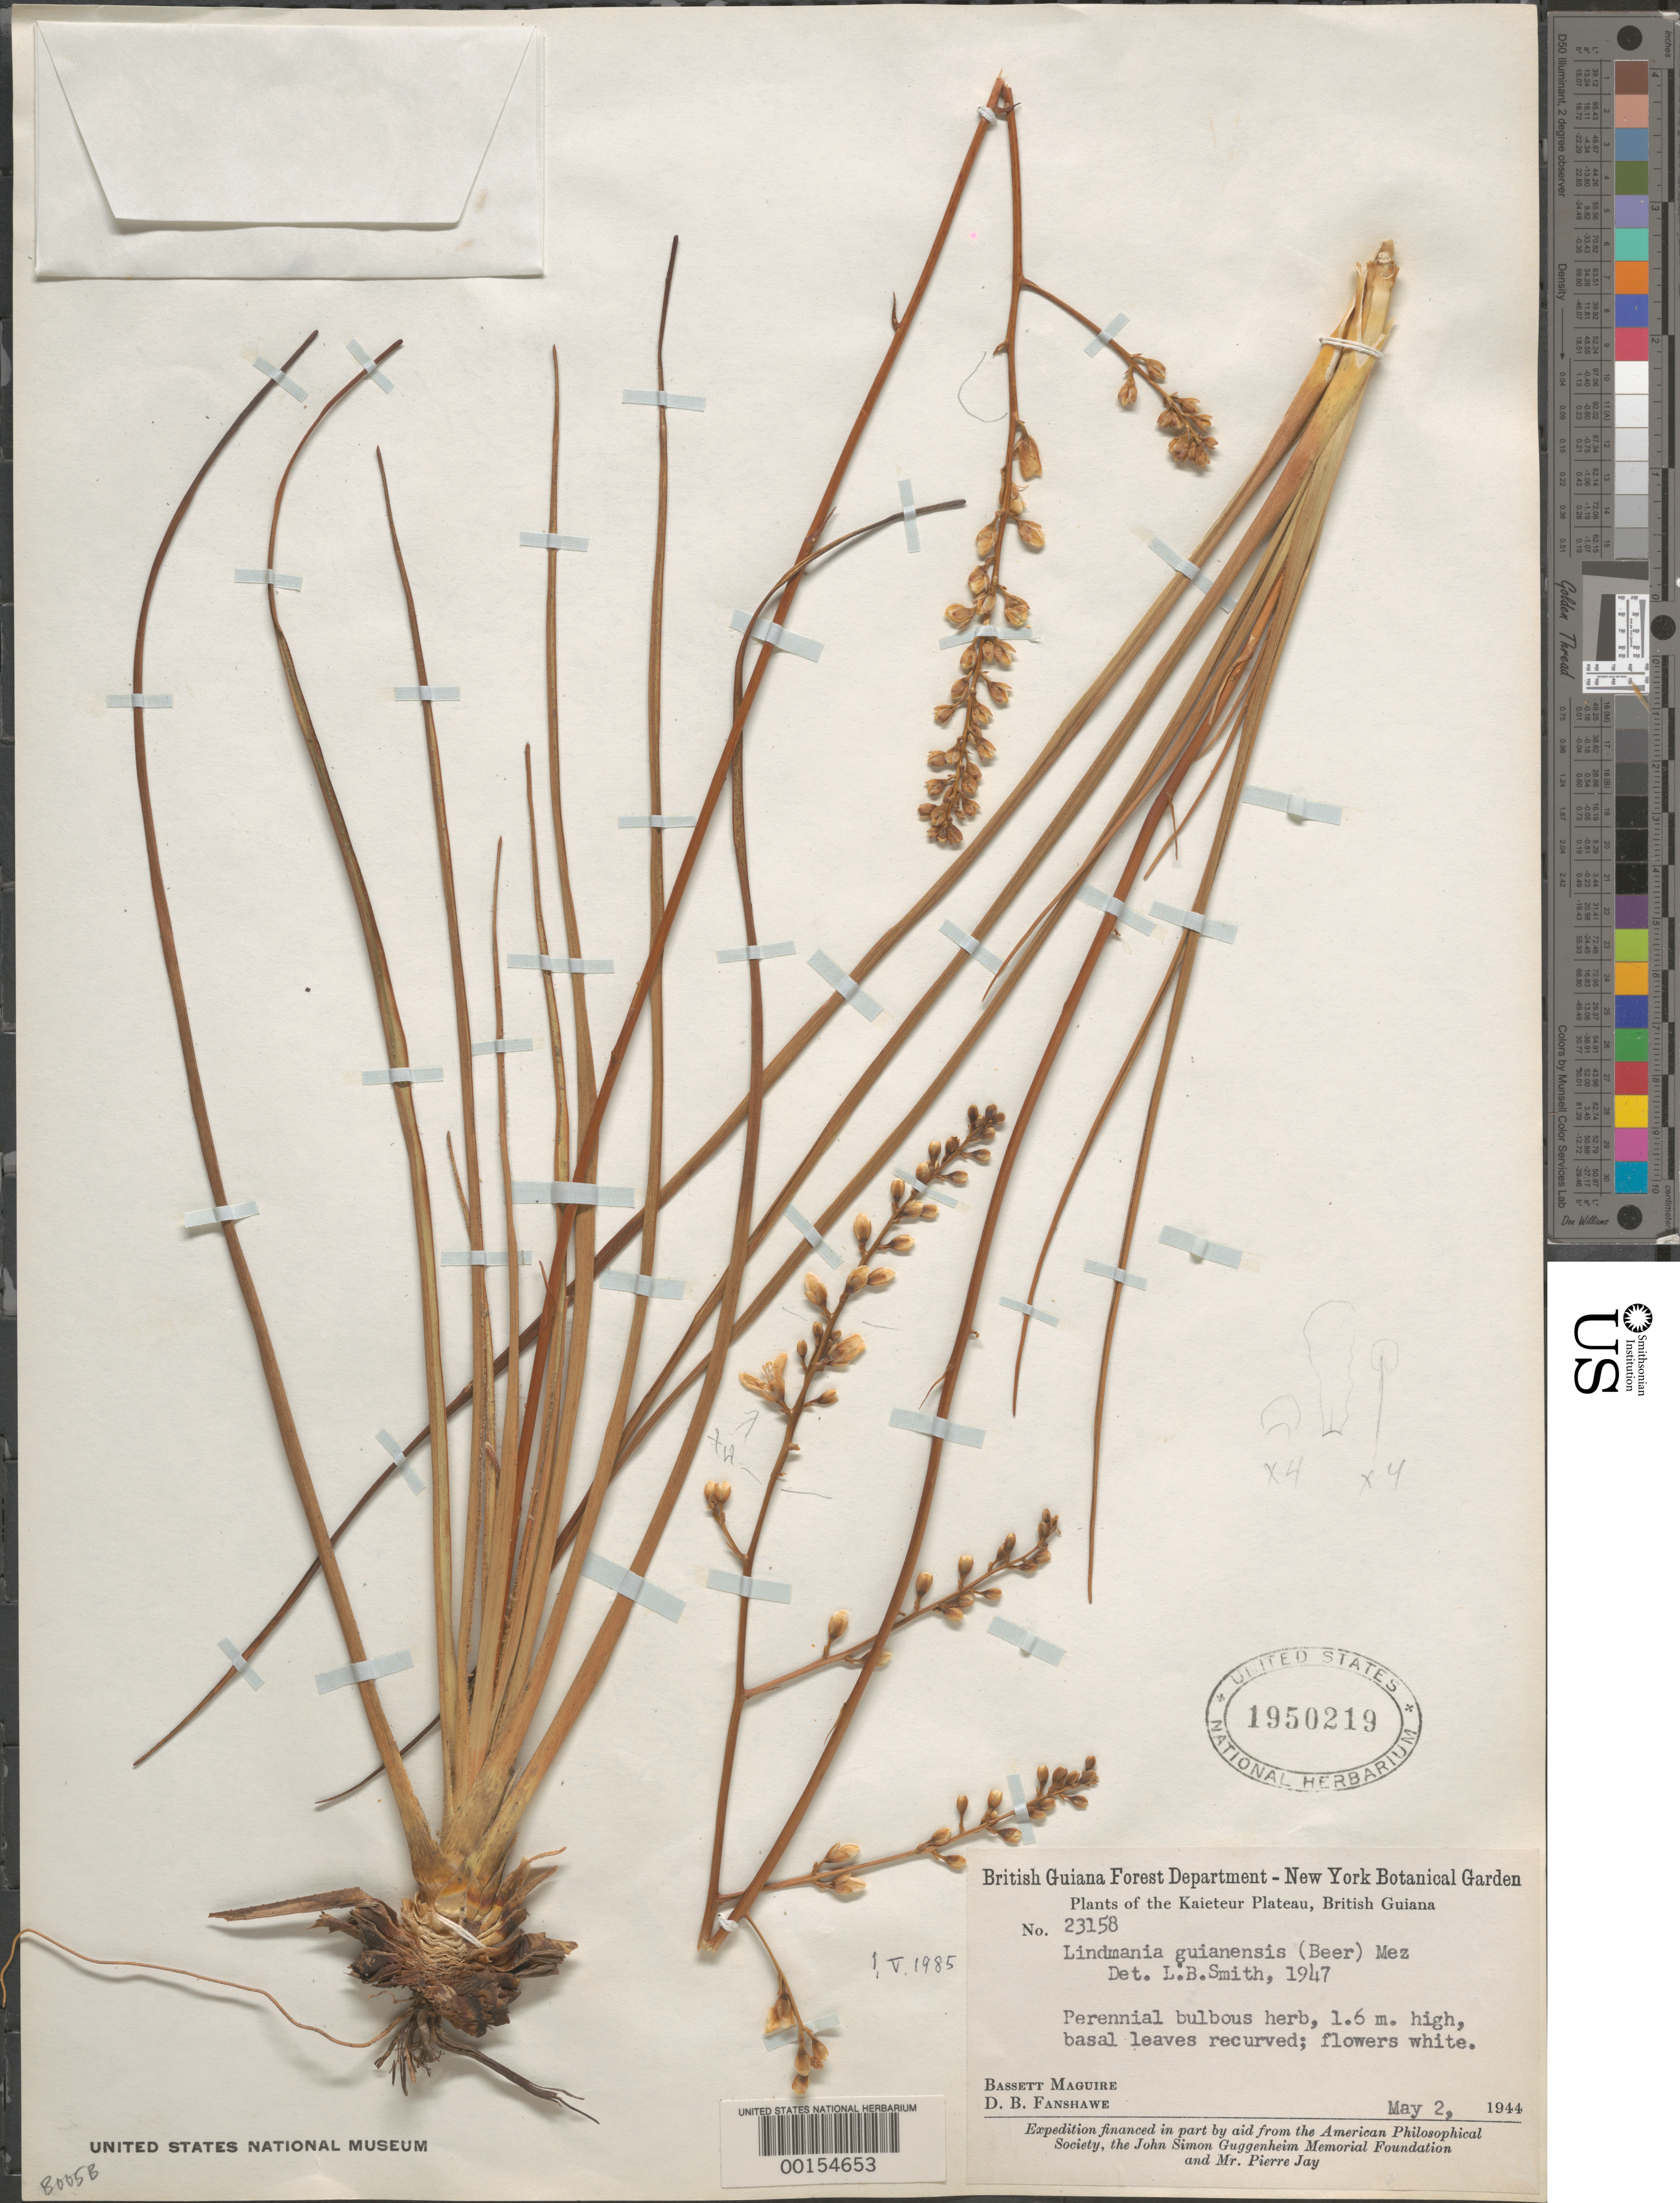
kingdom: Plantae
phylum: Tracheophyta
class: Liliopsida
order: Poales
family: Bromeliaceae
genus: Lindmania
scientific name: Lindmania guianensis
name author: (Beer) Mez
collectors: B. Maguire & D. B. Fanshawe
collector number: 23158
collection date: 1944-05-02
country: Guyana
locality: Kaiteur Plateau, British Guiana.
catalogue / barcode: US 1950219